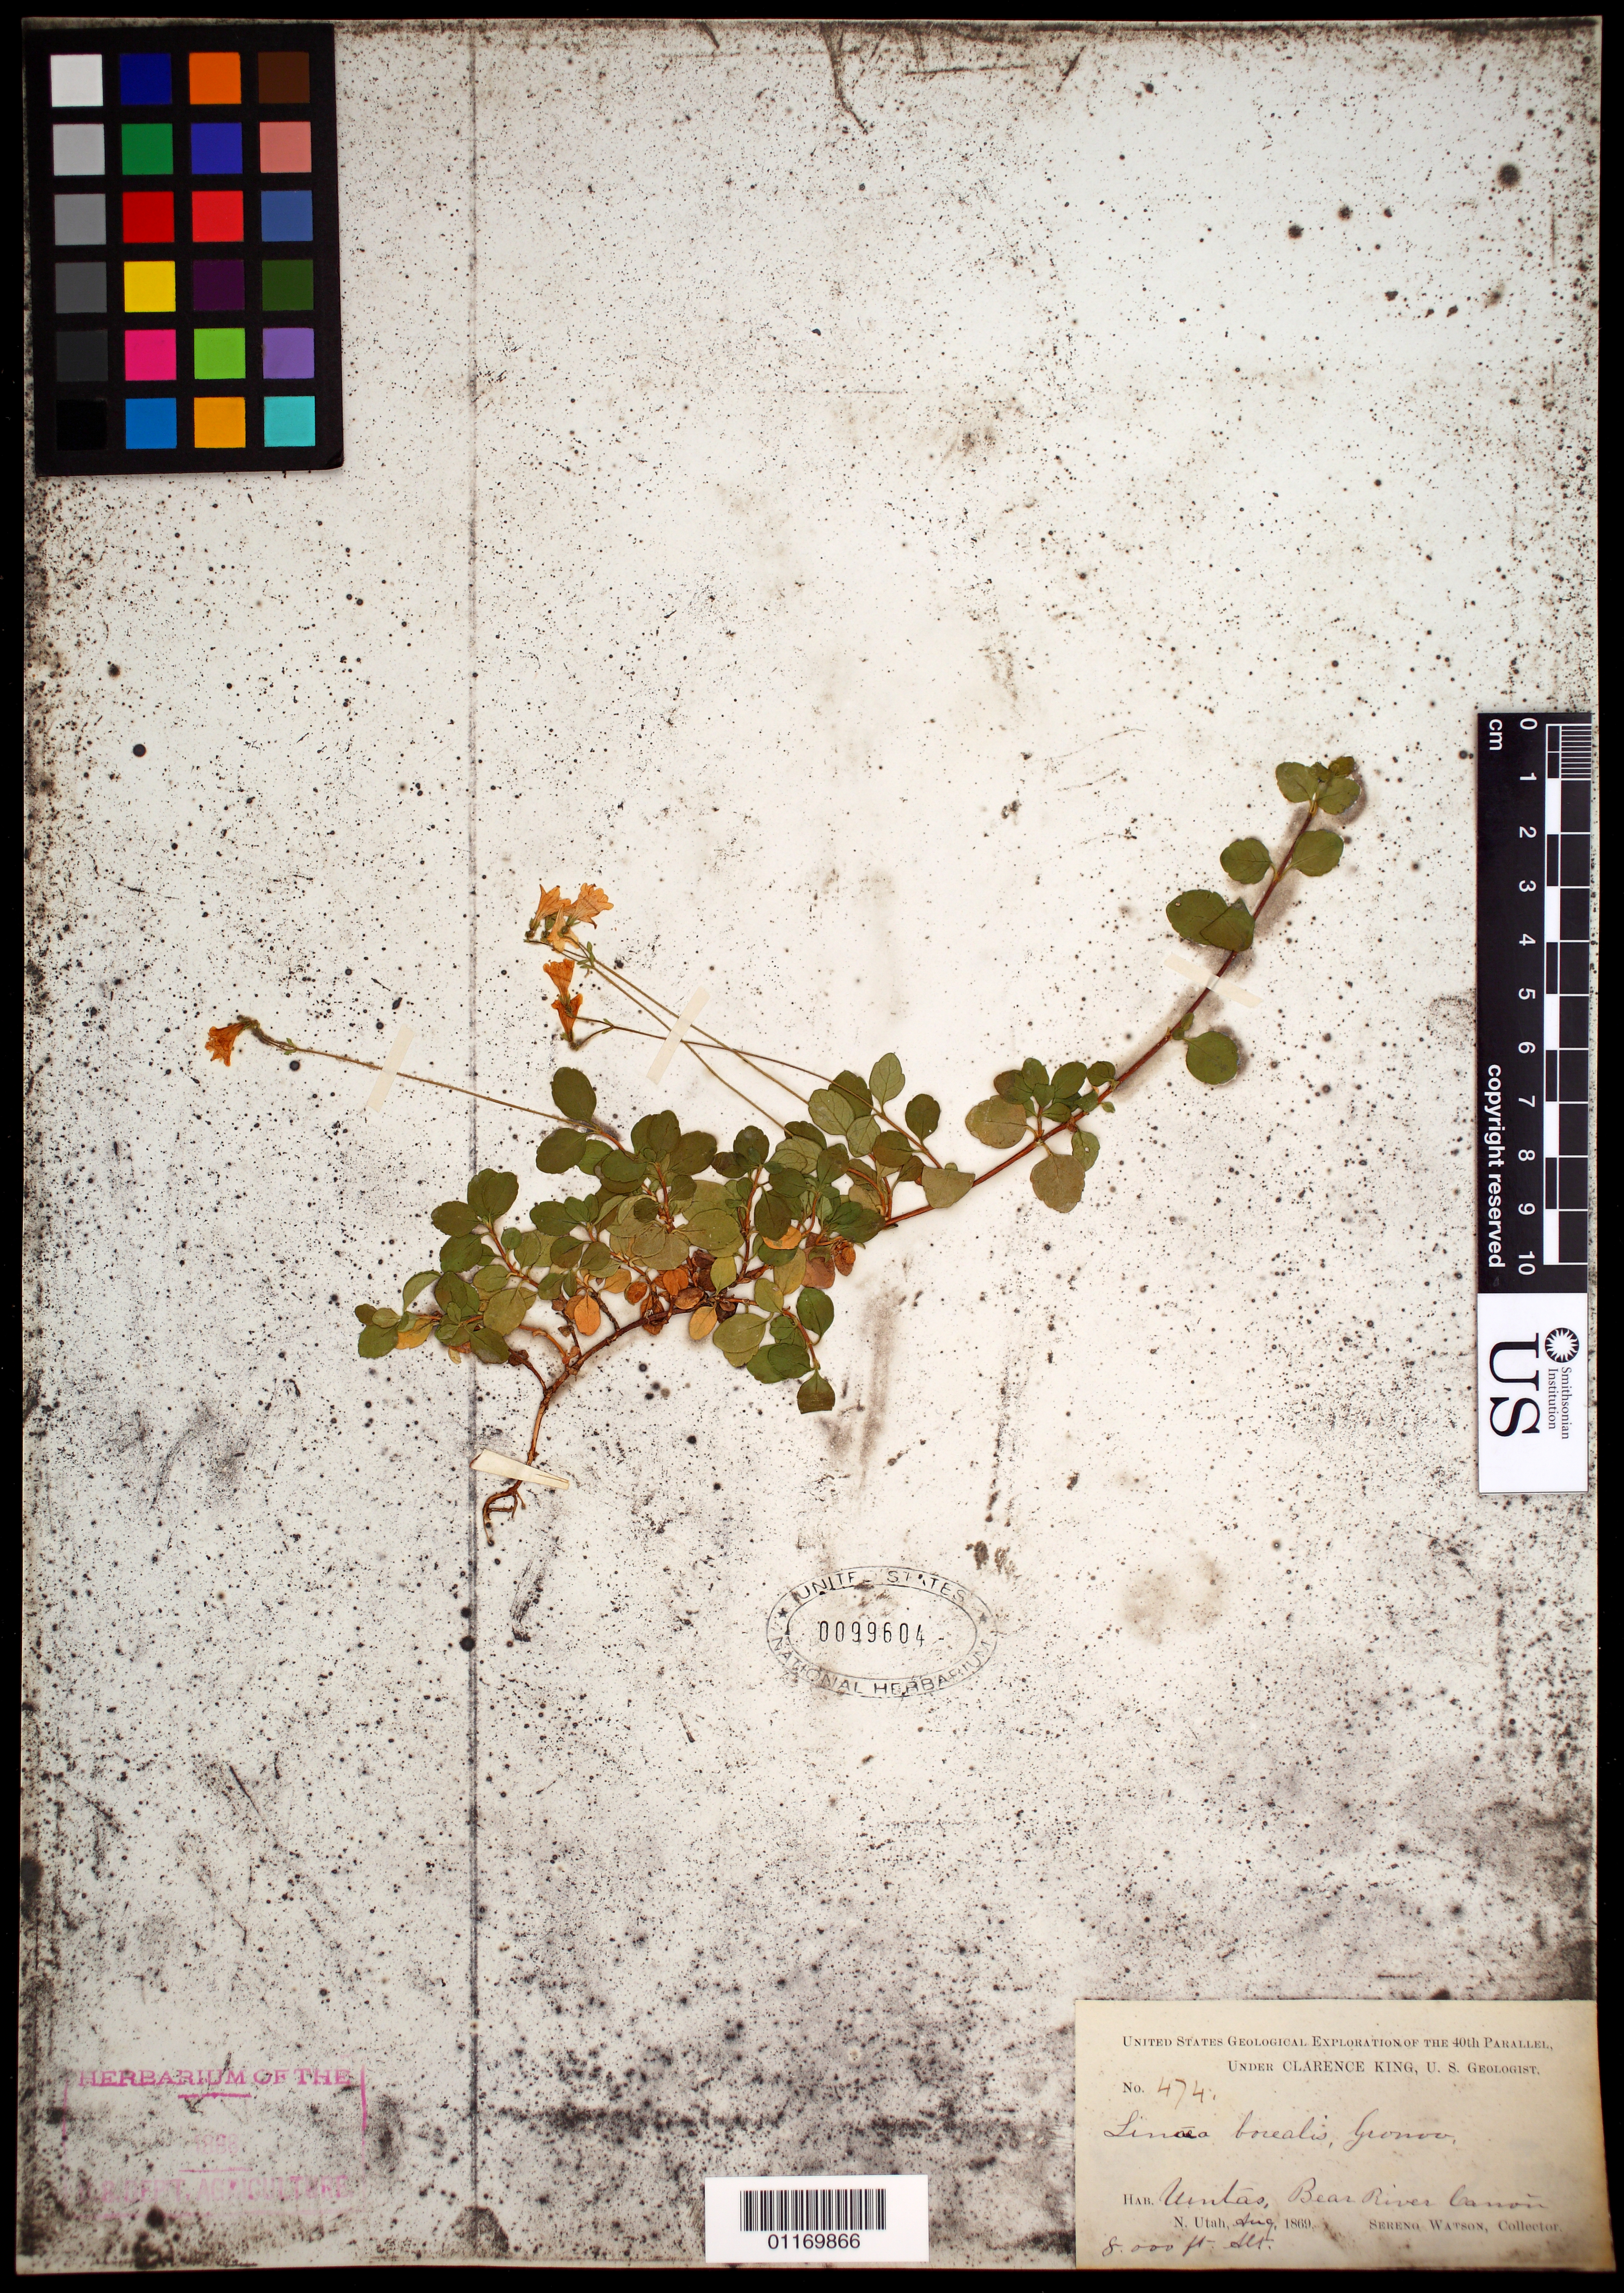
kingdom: Plantae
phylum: Tracheophyta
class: Magnoliopsida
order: Dipsacales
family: Caprifoliaceae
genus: Linnaea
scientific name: Linnaea borealis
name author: L.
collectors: S. Watson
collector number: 474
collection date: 1869-08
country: United States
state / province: Utah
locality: Uintas, Bear River Canyon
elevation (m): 2438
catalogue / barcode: US 99604